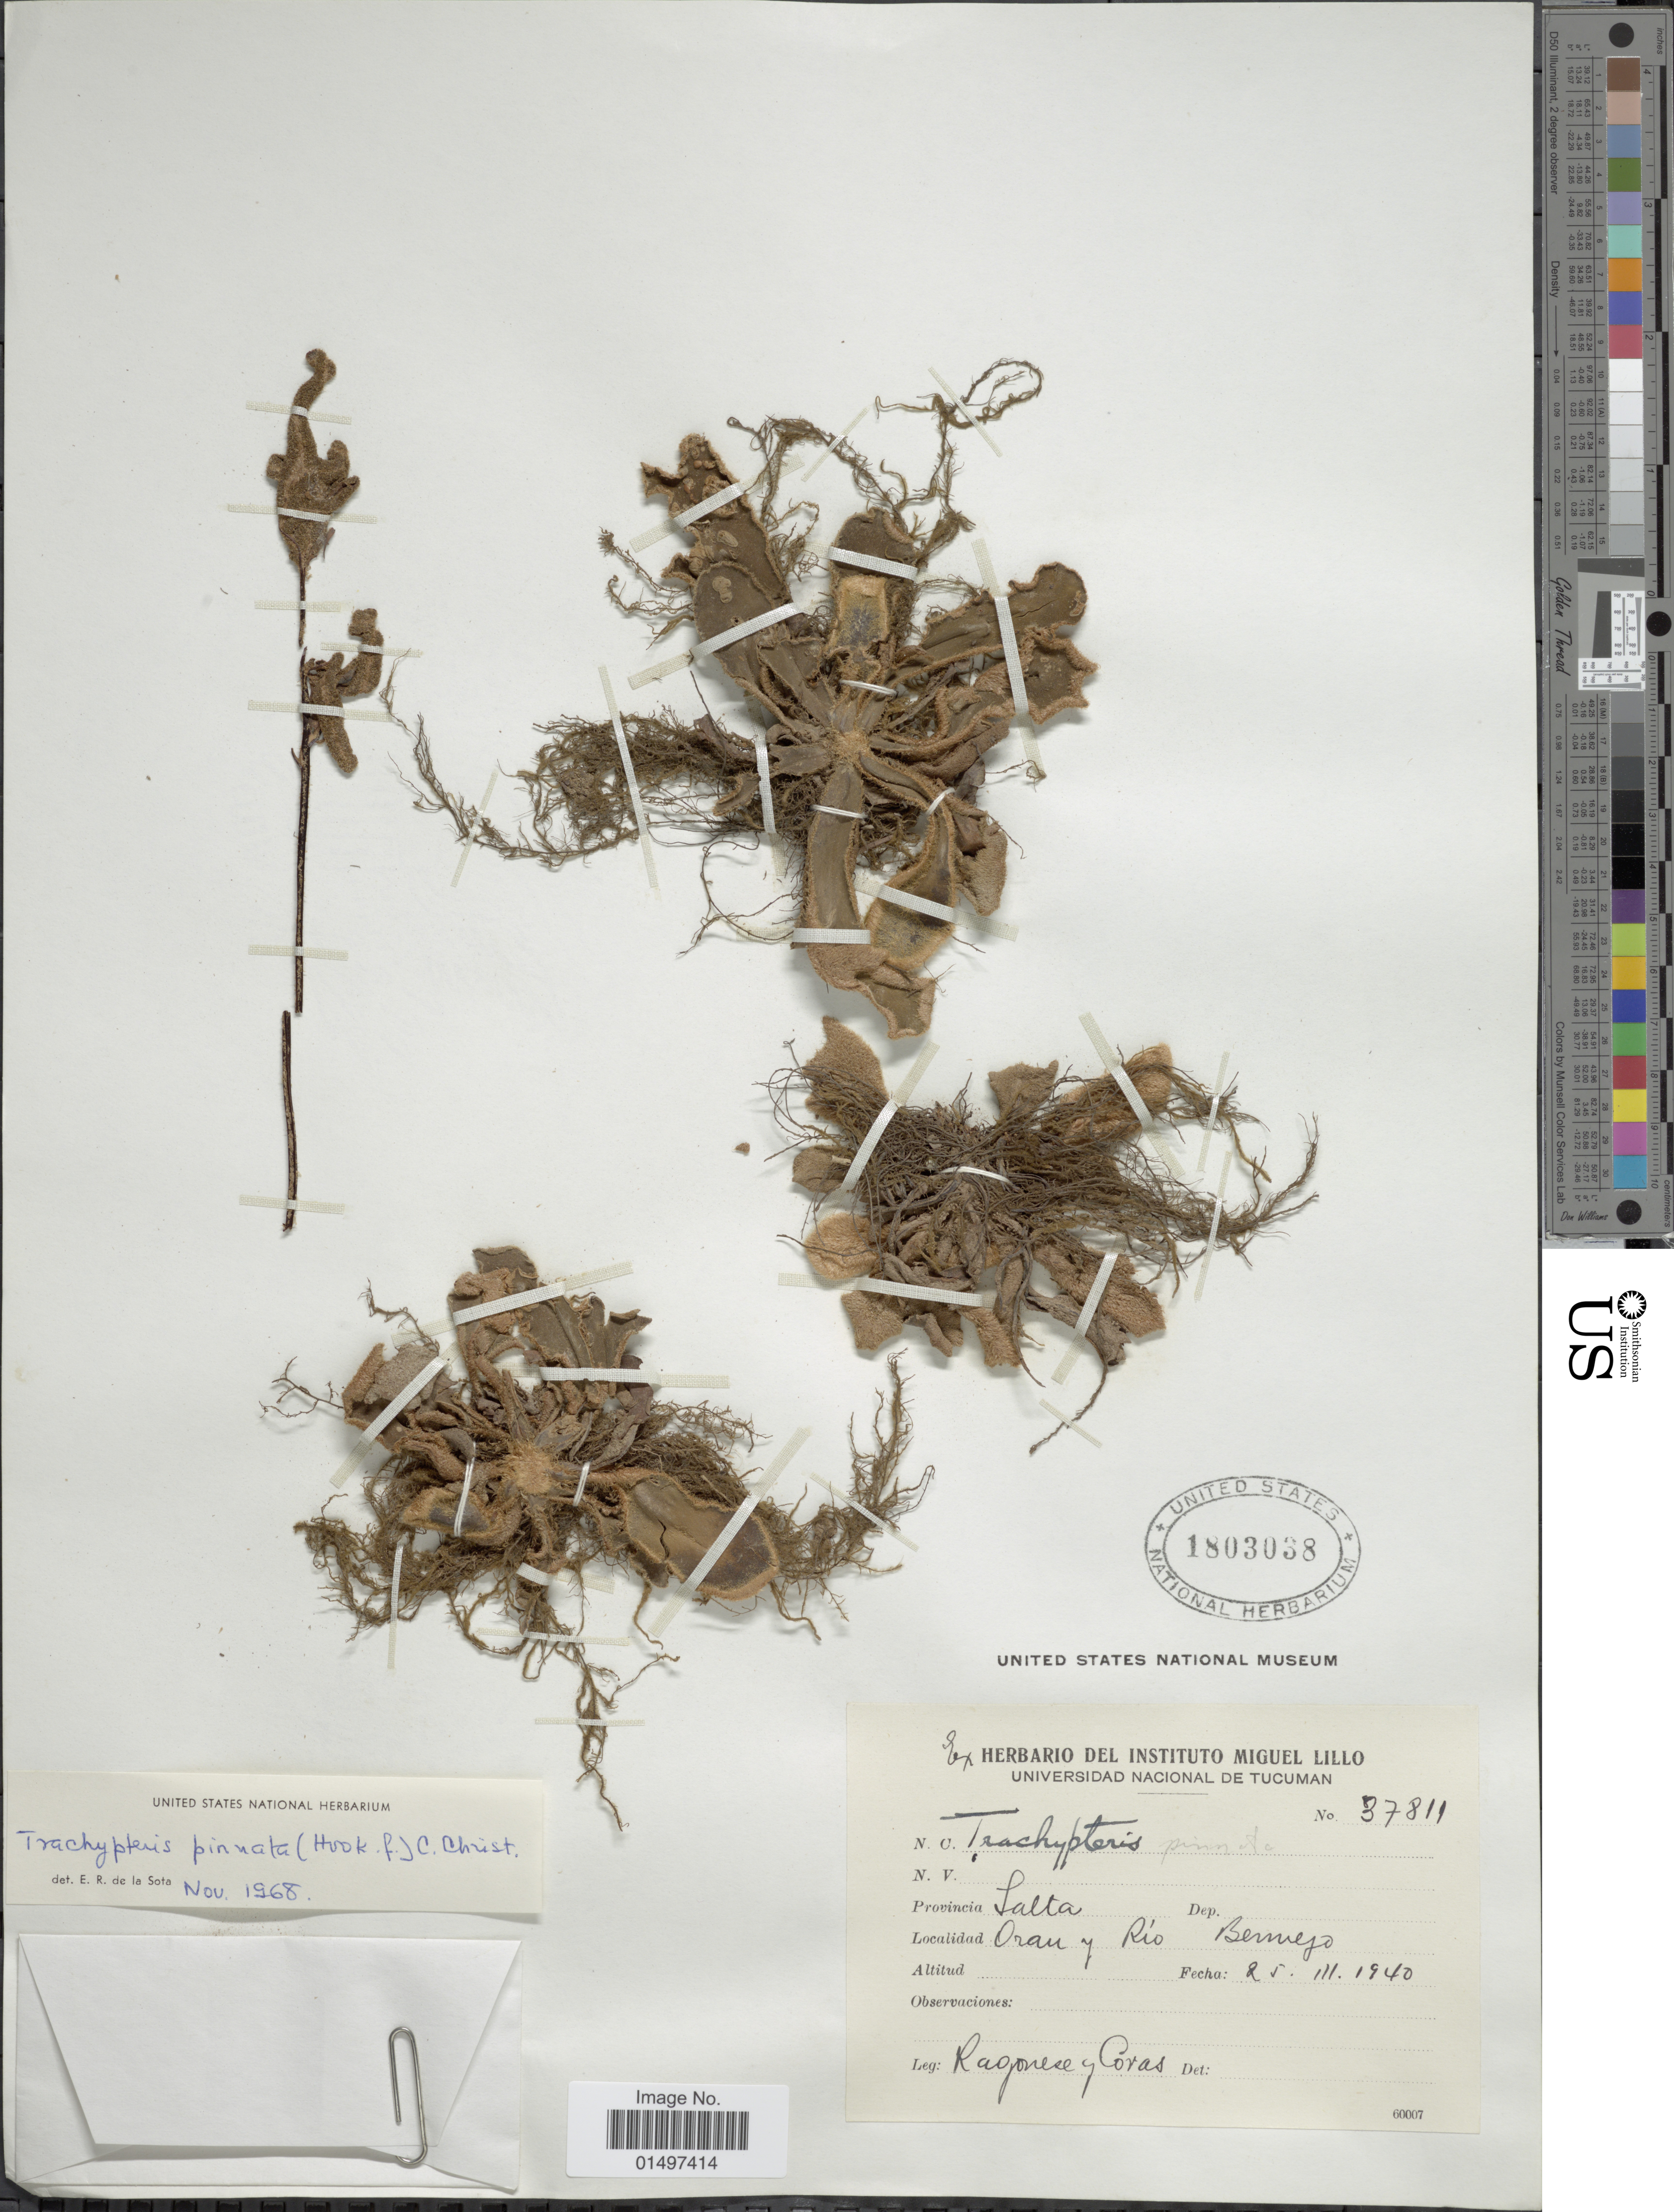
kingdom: Plantae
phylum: Tracheophyta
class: Polypodiopsida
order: Polypodiales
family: Pteridaceae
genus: Trachypteris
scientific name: Trachypteris pinnata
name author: (Hook. f.) C. Chr.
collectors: Ragonese, -- & -. Covas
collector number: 37811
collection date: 1940-03-25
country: Argentina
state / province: Salta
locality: Provincia Salya. Oran y Rio Bermejo.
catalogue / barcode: US 1803038